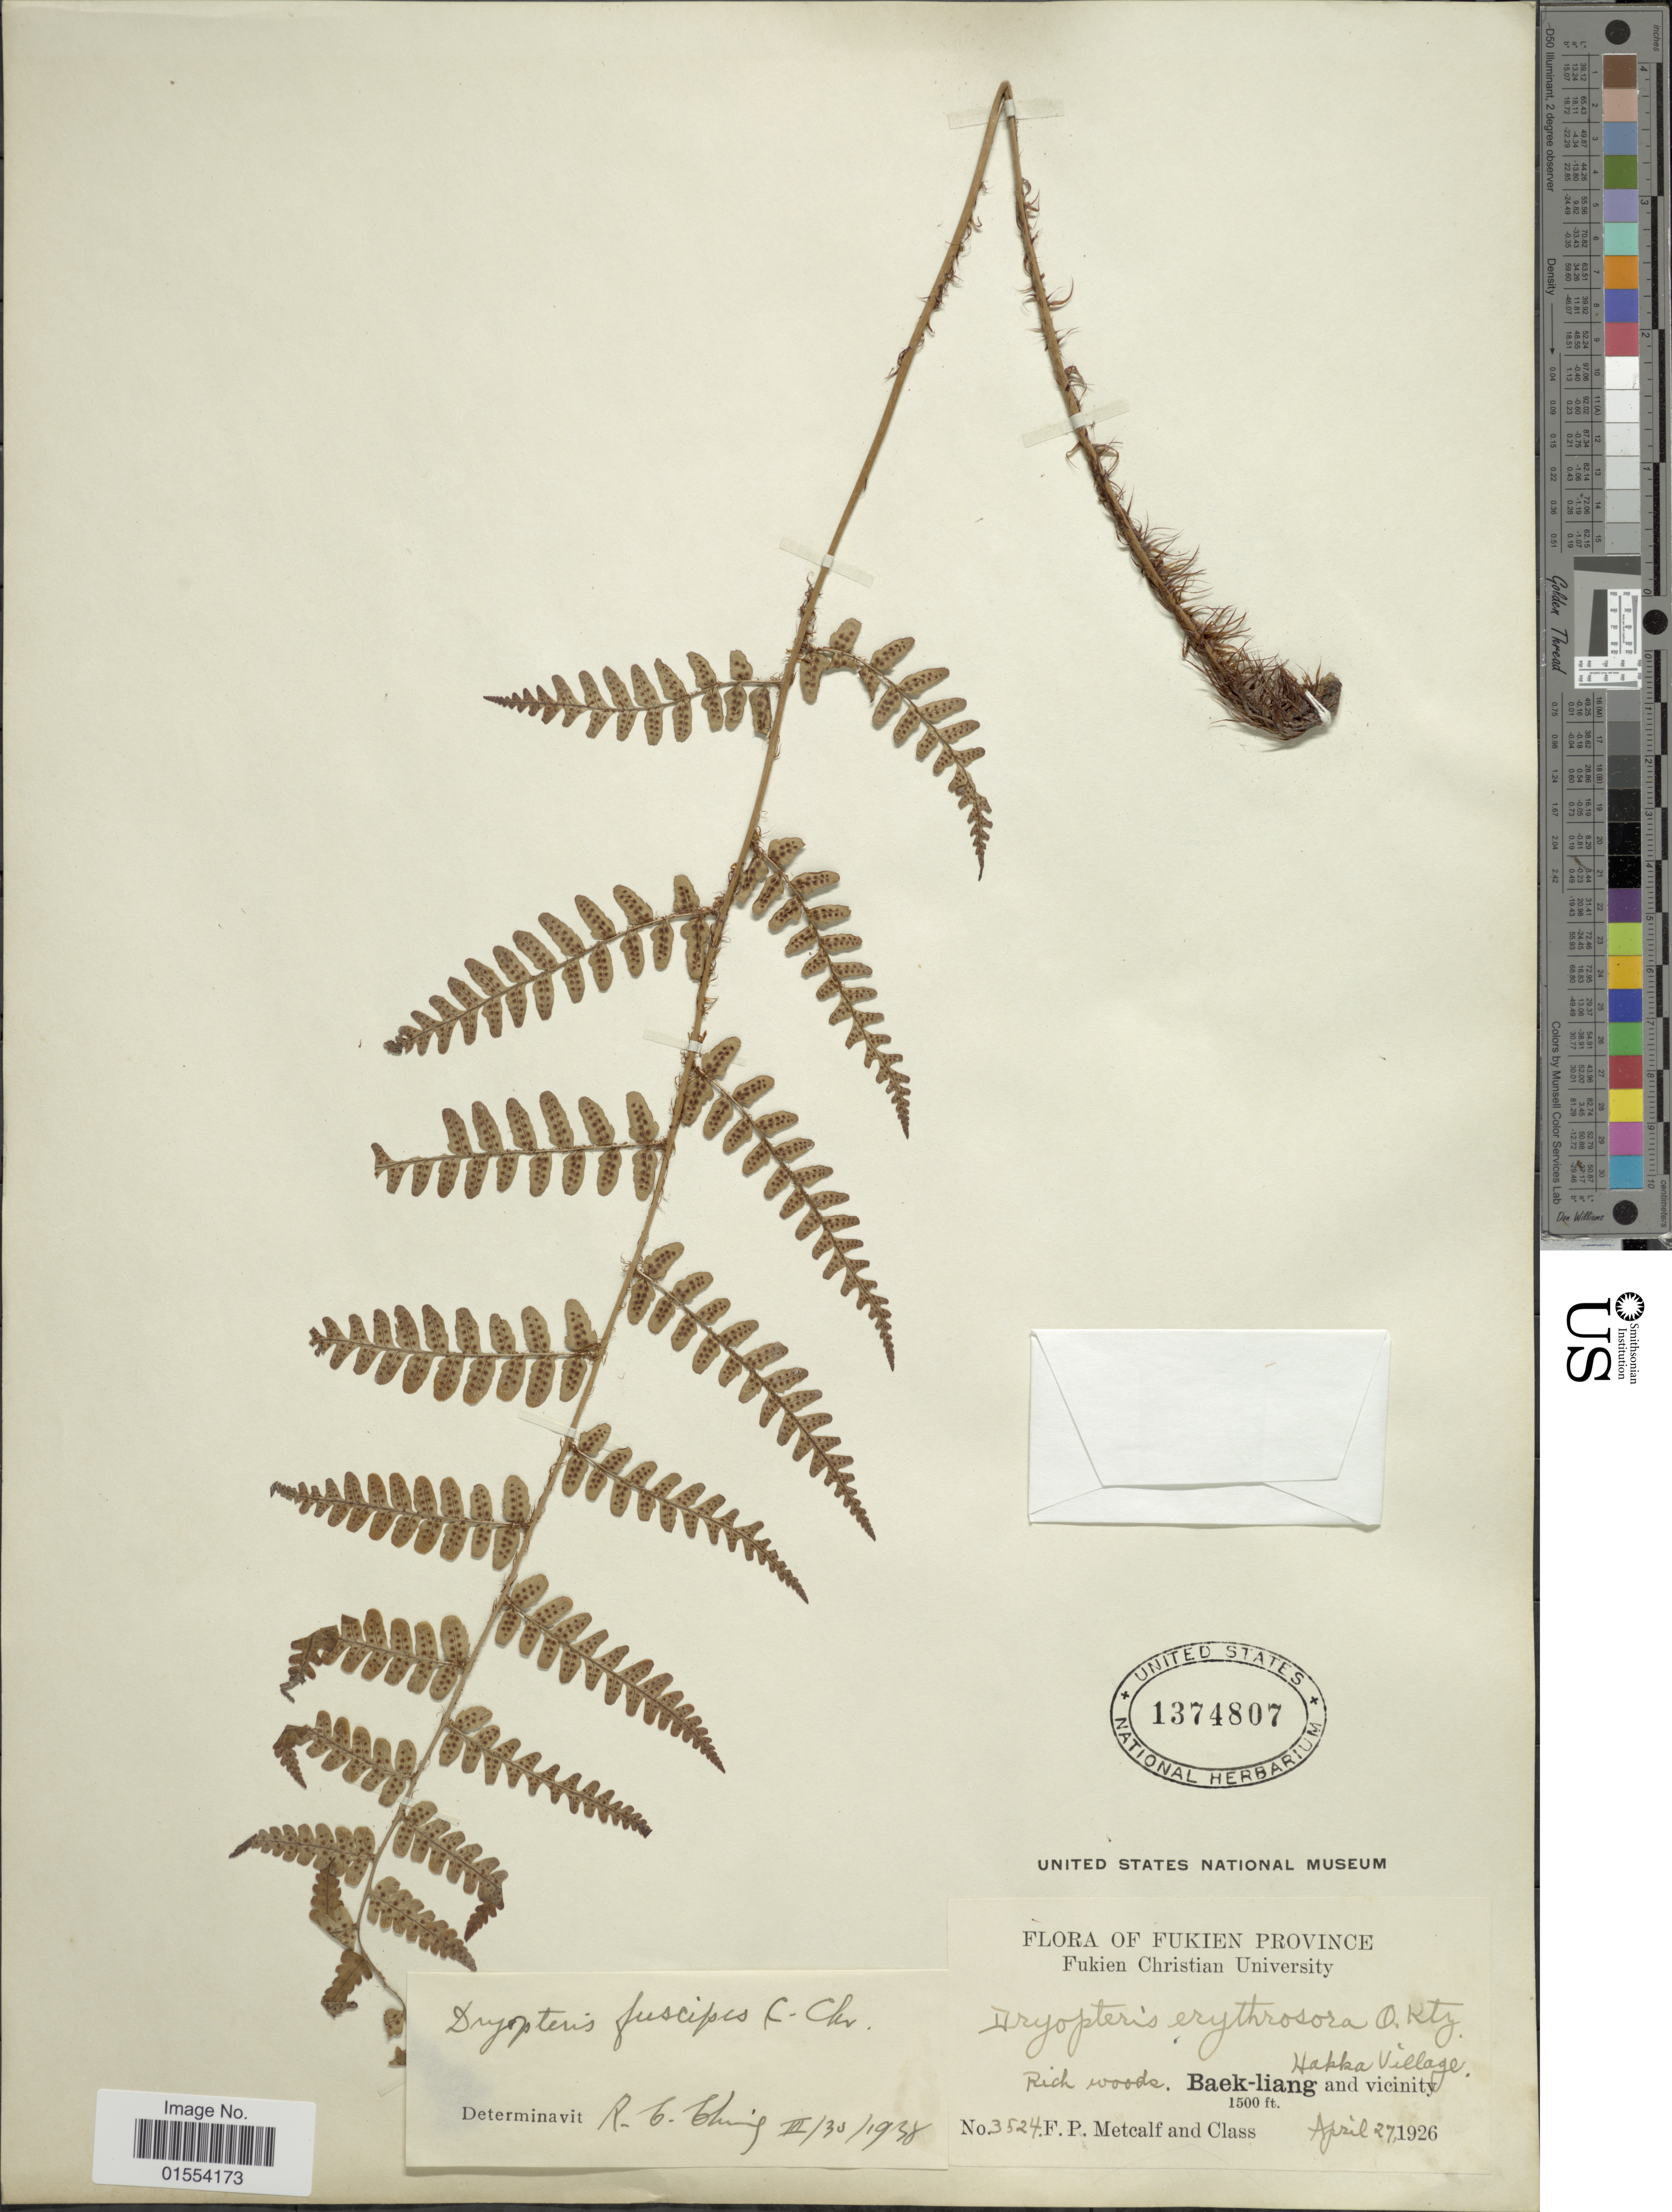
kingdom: Plantae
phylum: Tracheophyta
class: Polypodiopsida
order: Polypodiales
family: Dryopteridaceae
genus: Dryopteris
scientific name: Dryopteris fuscipes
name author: C. Chr.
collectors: F. Metcalf & Class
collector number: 3524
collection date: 1926-04-27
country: China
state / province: Fujian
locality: Fukien Province. Hakka Village, Baek-liang and vicinity.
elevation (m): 457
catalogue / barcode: US 1374807